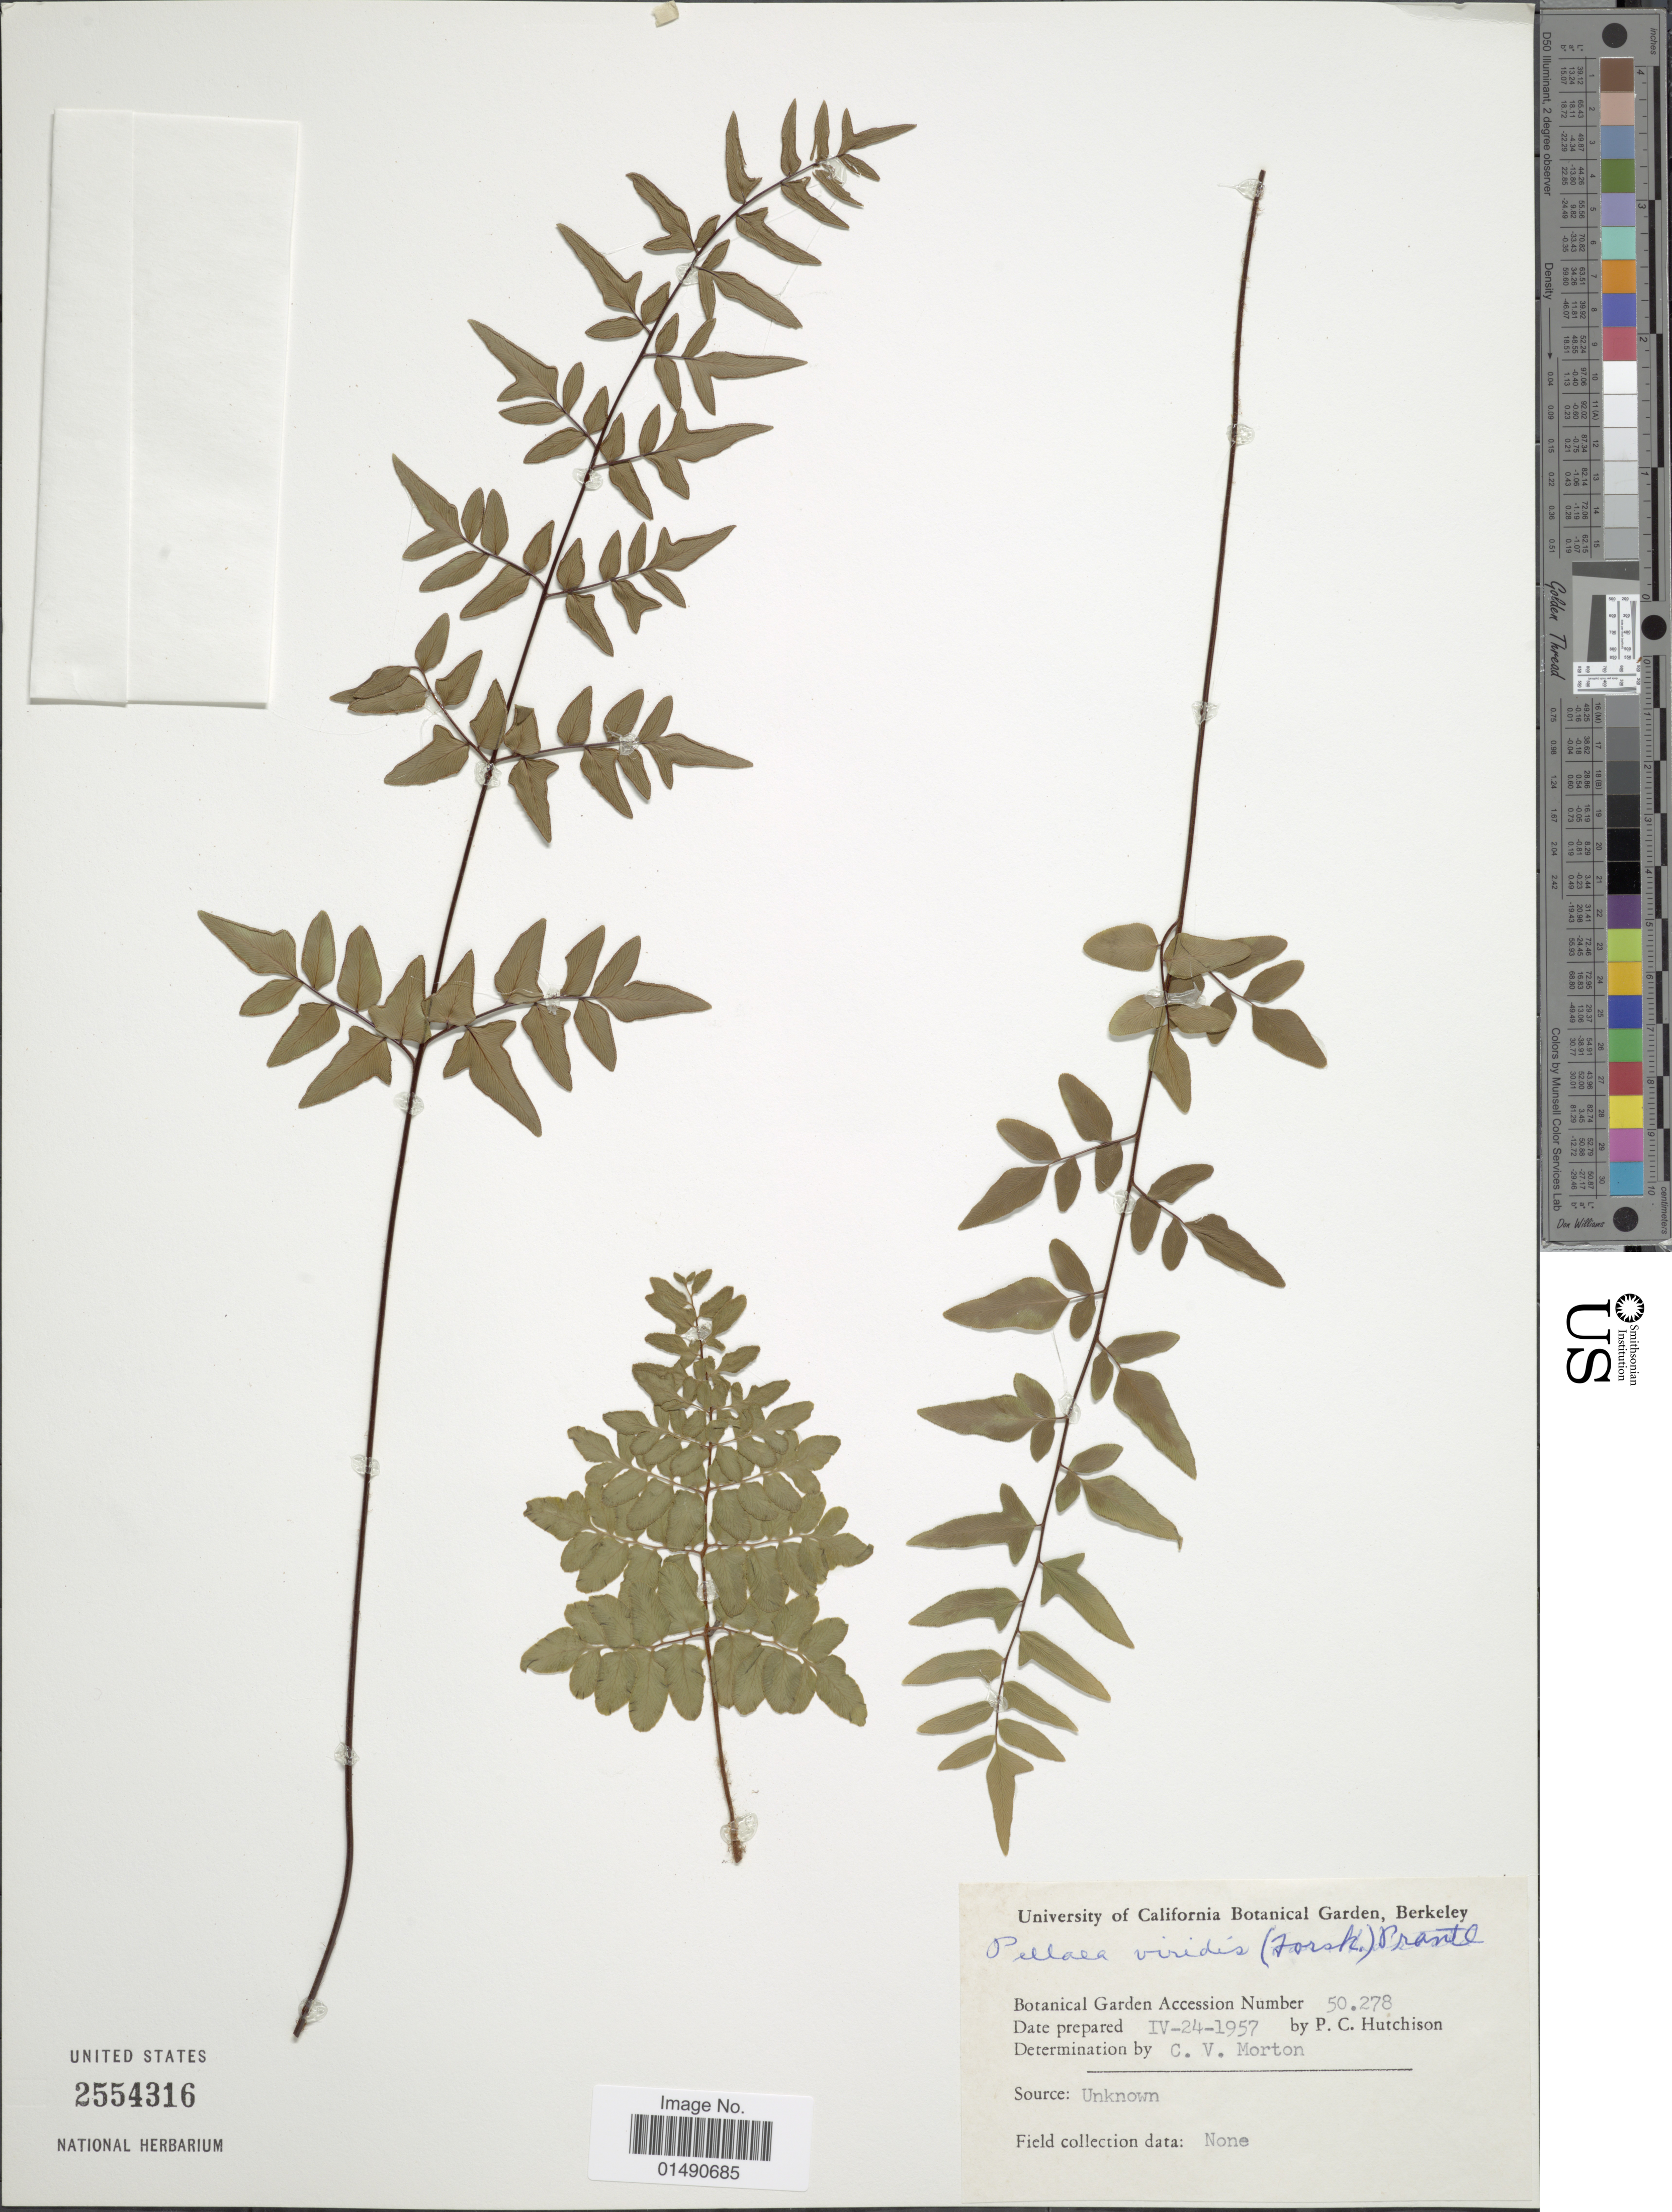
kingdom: Plantae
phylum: Tracheophyta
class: Polypodiopsida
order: Polypodiales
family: Pteridaceae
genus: Pellaea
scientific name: Pellaea viridis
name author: (Forssk.) Prantl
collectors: P. C. Hutchison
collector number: Botanical Garden Accession Number 50278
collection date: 1957-04-24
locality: Botanical Garden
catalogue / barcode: US 2554316